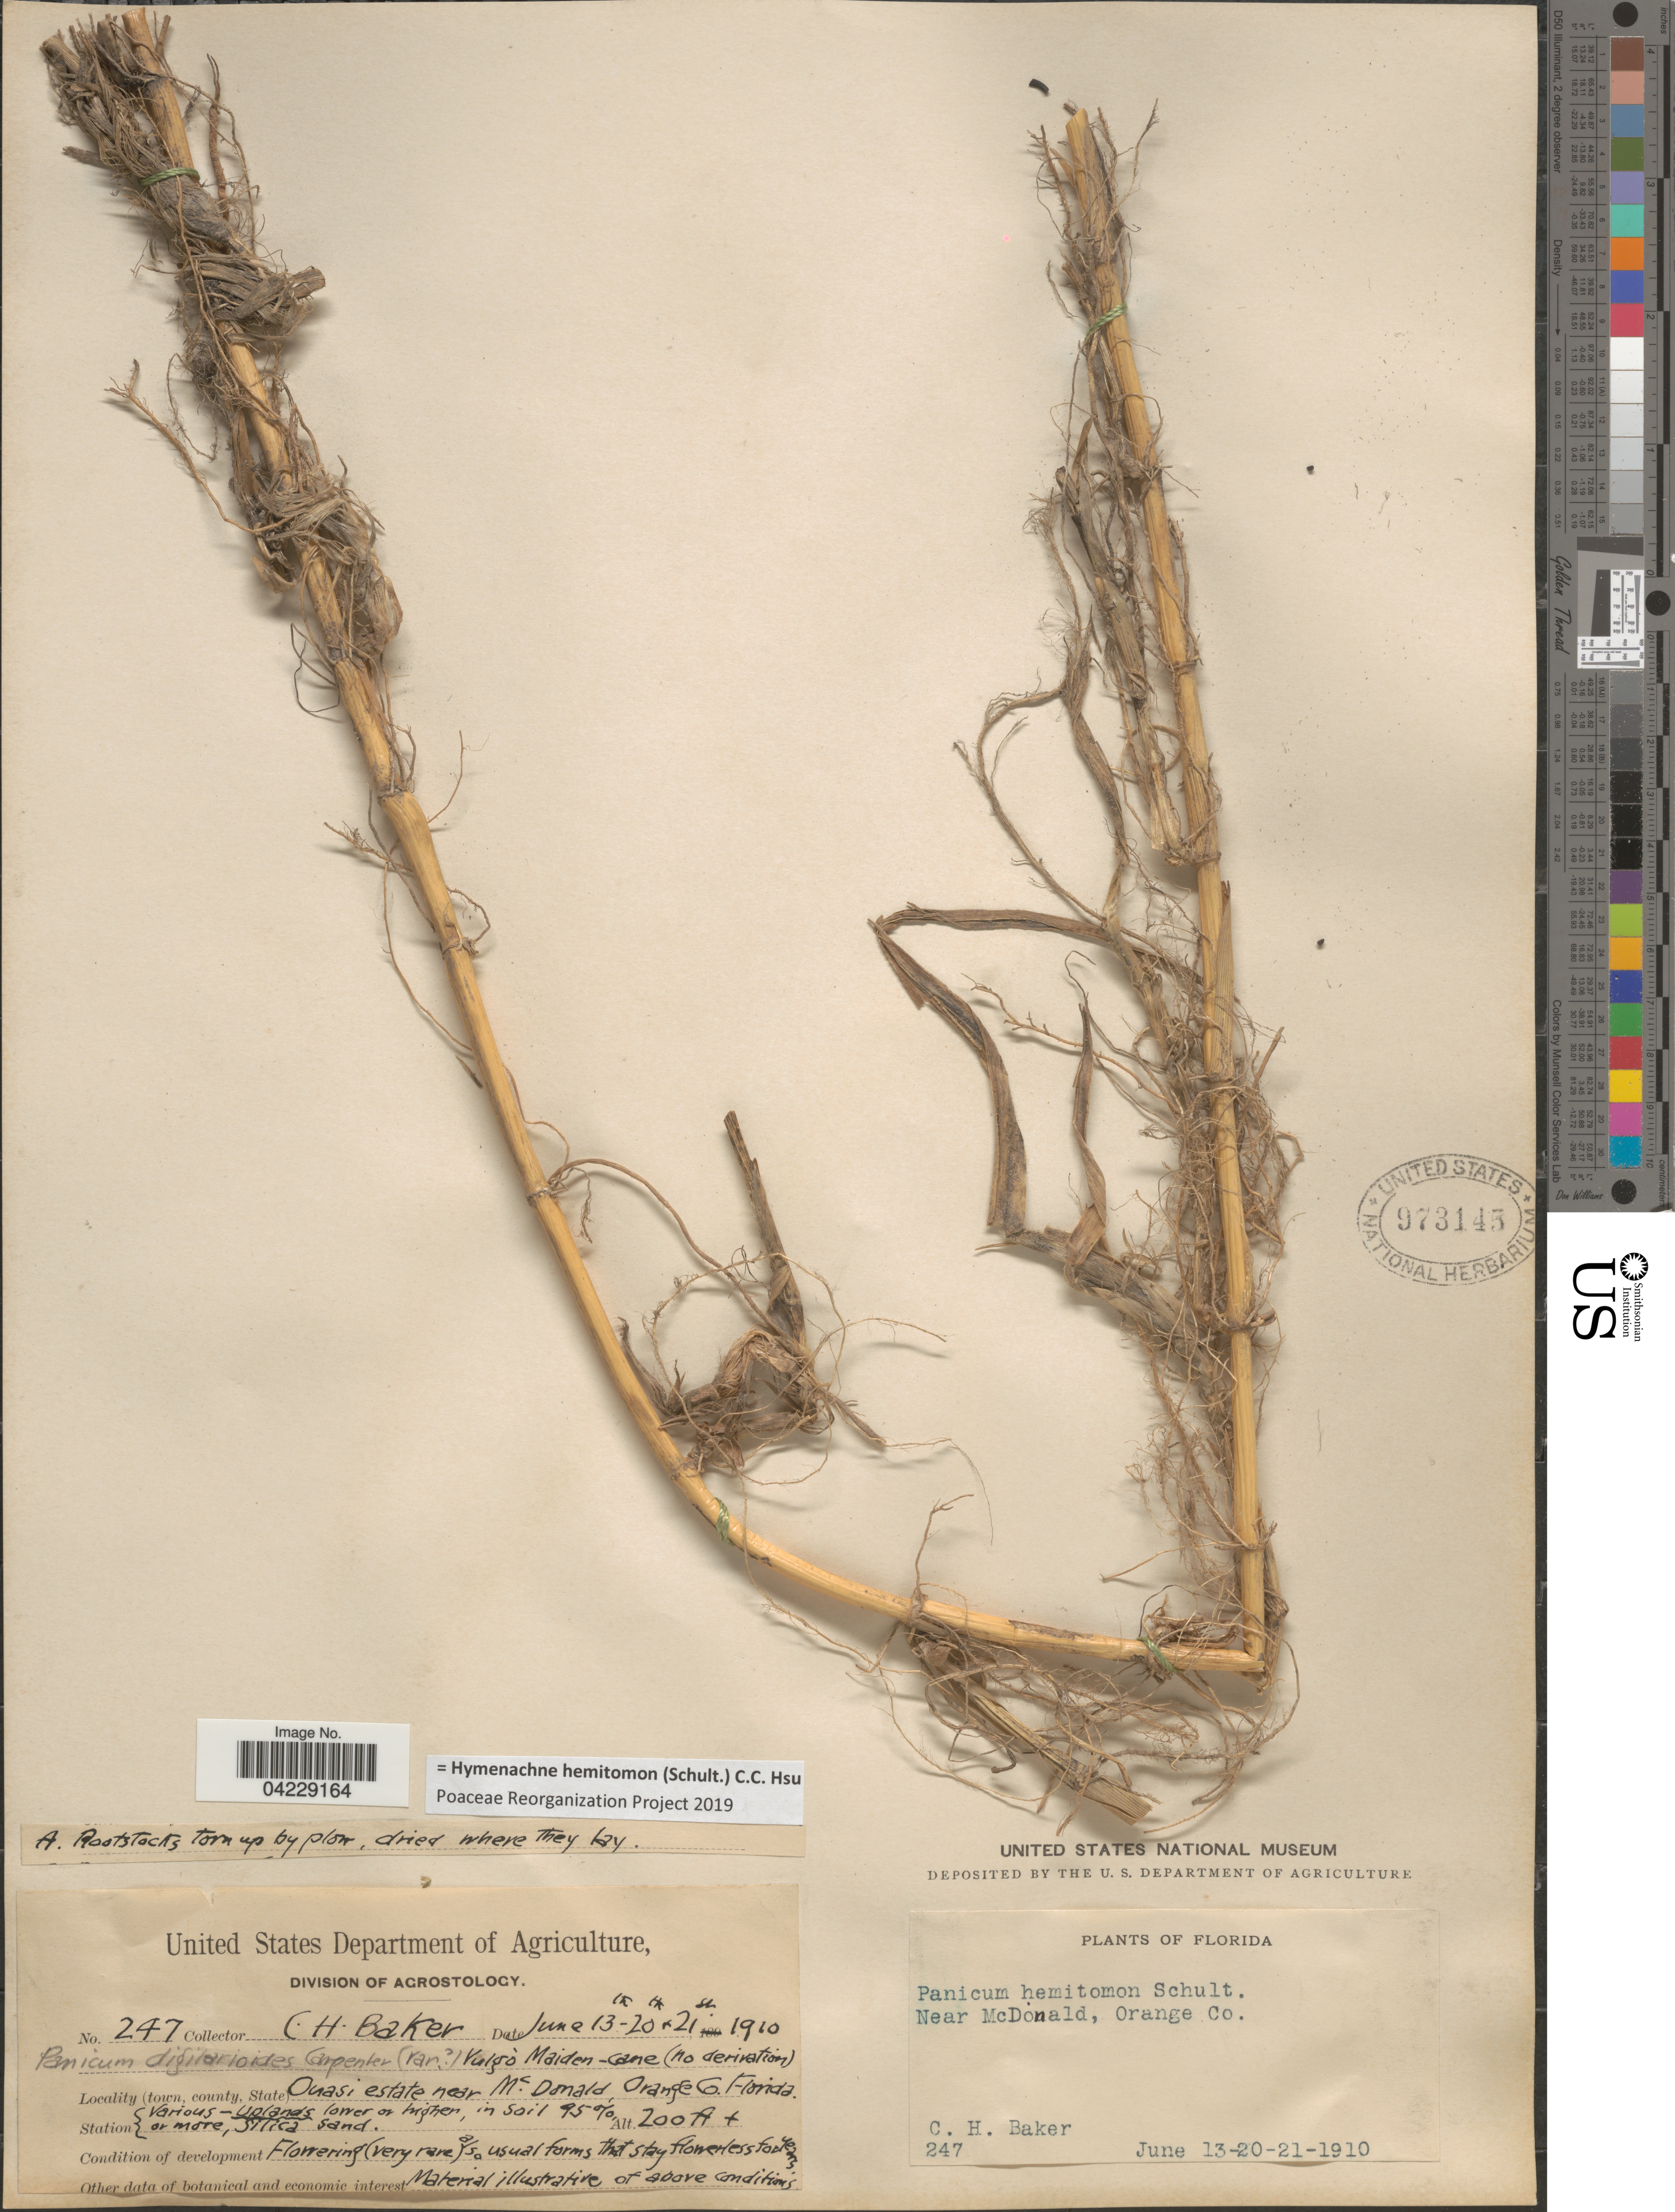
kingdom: Plantae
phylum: Tracheophyta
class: Liliopsida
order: Poales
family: Poaceae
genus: Hymenachne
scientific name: Hymenachne hemitomon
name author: (Schult.) C. C. Hsu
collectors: C. H. Baker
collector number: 247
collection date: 1910-06-13/1910-06-21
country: United States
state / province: Florida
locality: (town, county, State) Ouasi estate near Mc Donald, Orange Co.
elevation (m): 61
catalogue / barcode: US 973145